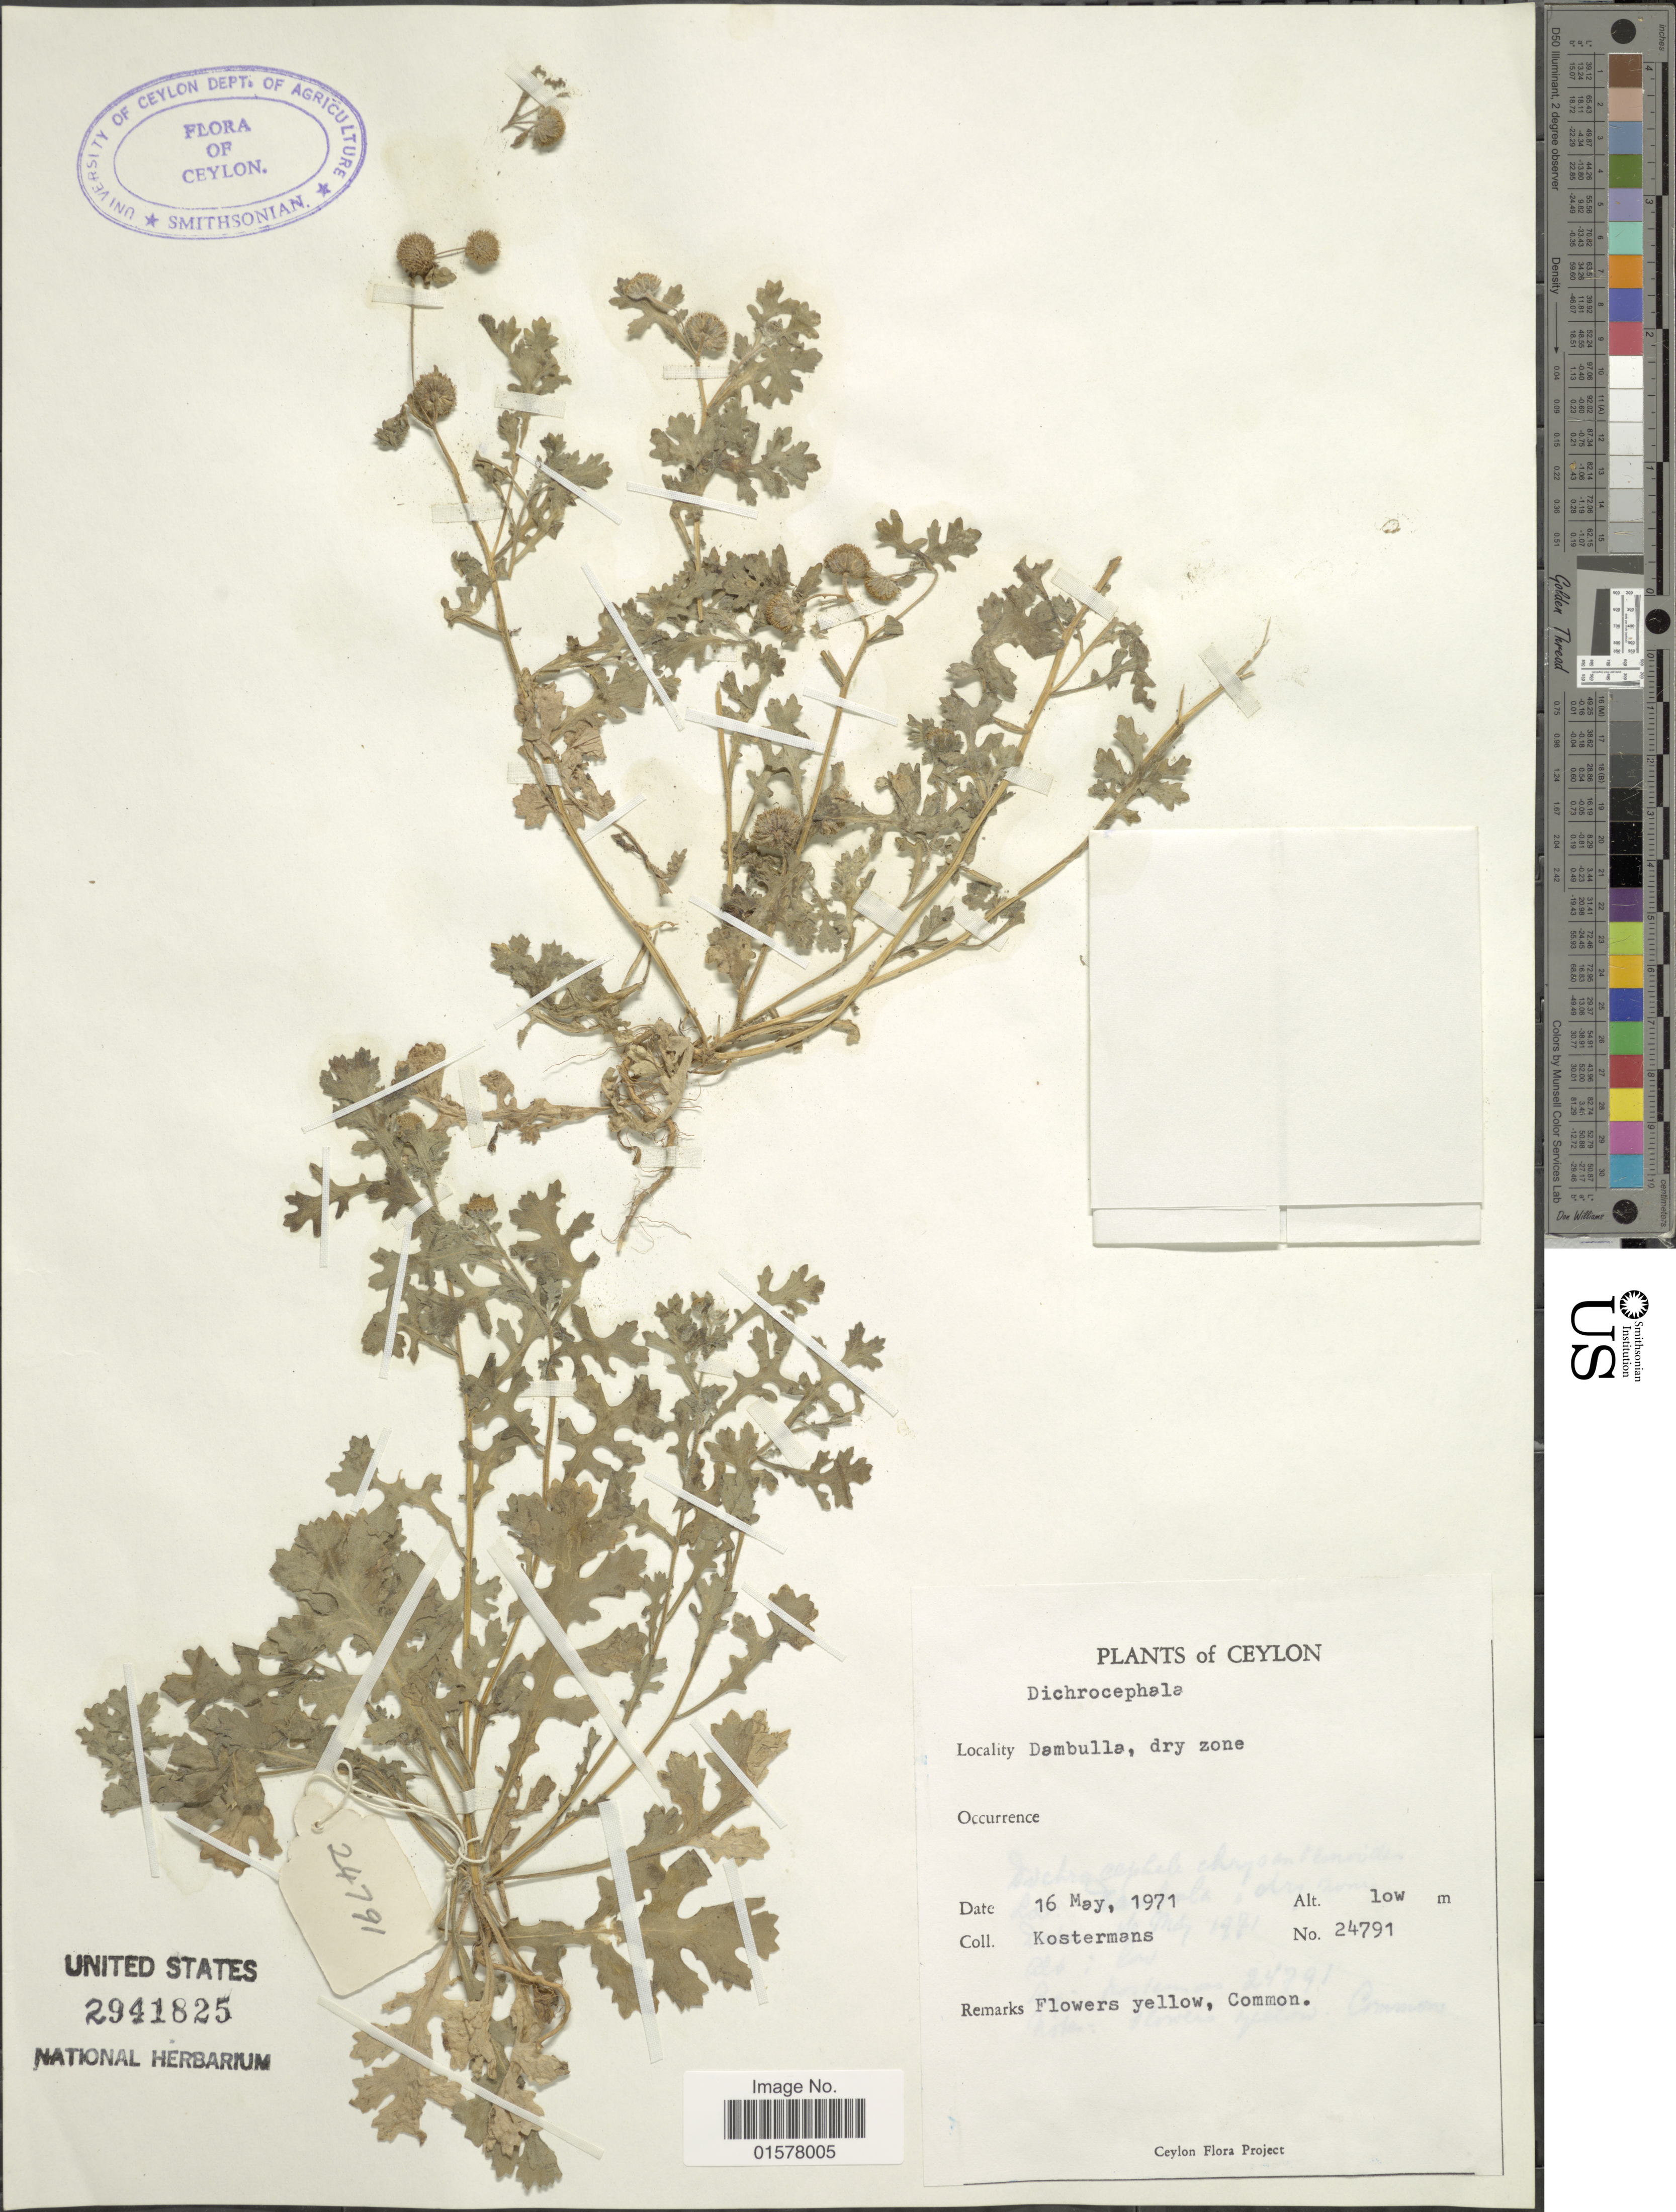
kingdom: Plantae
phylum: Tracheophyta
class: Magnoliopsida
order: Asterales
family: Asteraceae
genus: Dichrocephala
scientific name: Dichrocephala sp.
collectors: Kostermans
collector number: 24791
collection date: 1971-05-16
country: Sri Lanka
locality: Ceylon, Dambulle, dry zone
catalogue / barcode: US 2941825